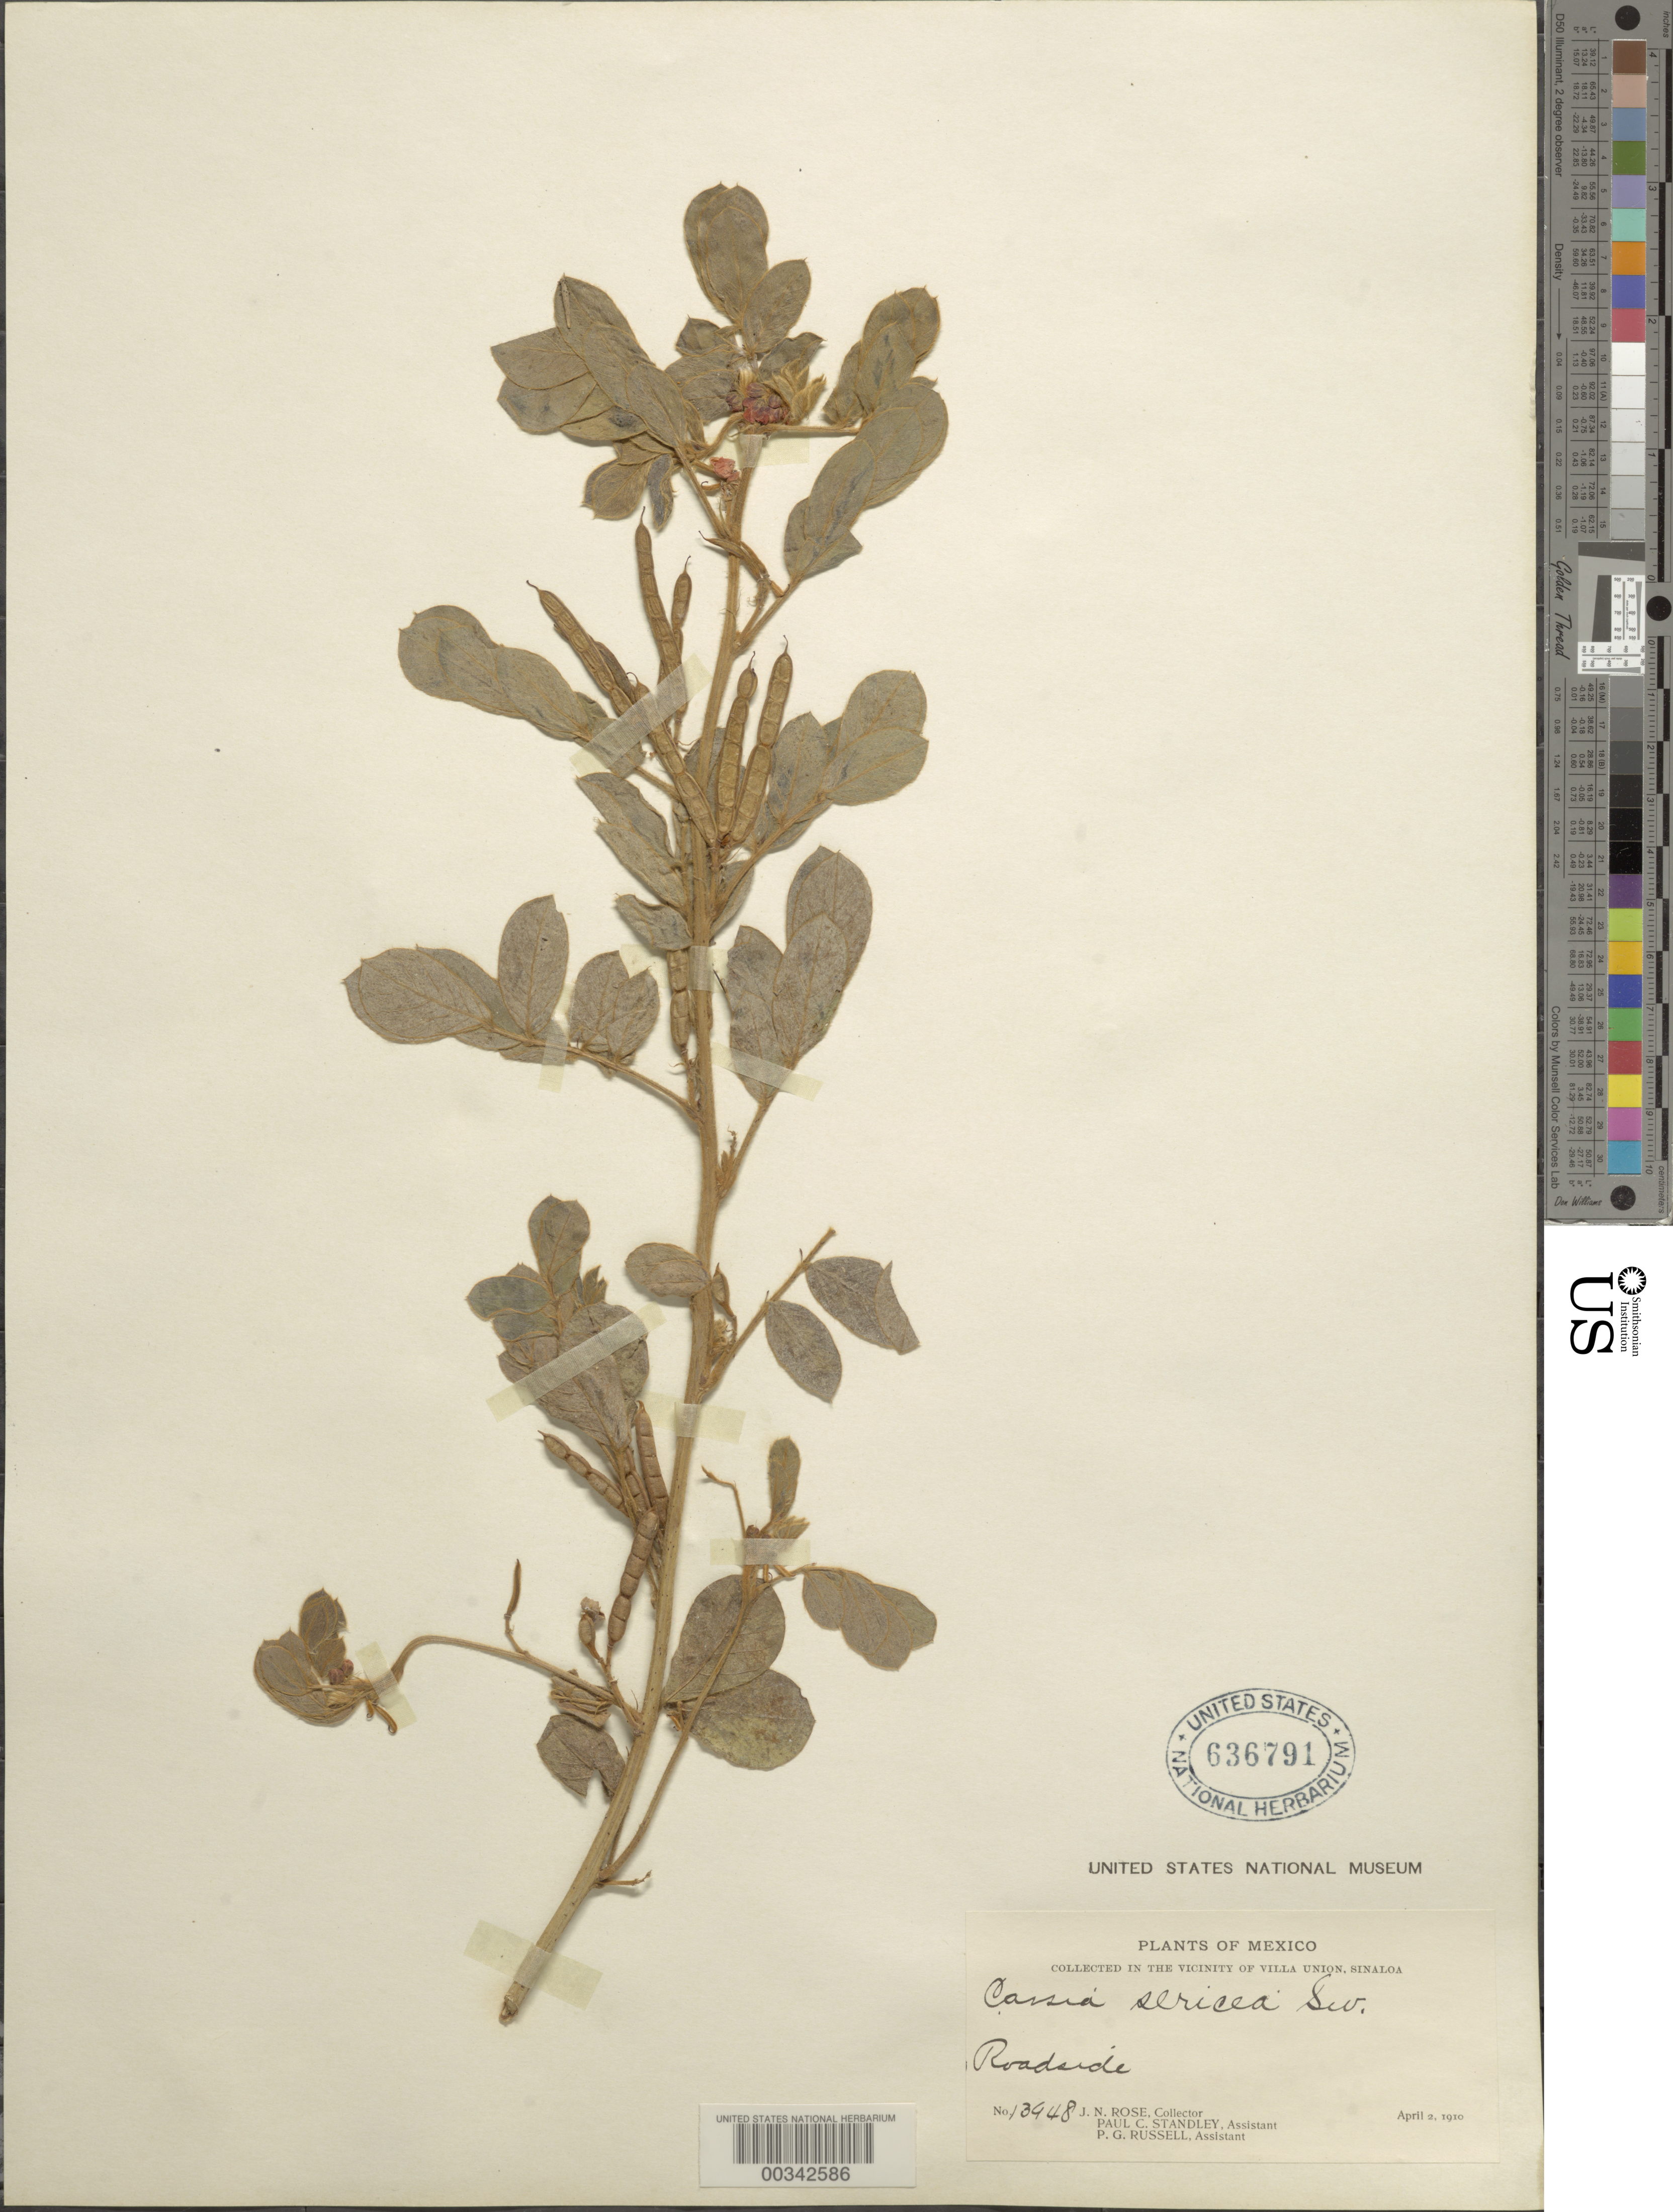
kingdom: Plantae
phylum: Tracheophyta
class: Magnoliopsida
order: Fabales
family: Fabaceae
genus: Senna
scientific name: Senna uniflora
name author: (Mill.) H.S. Irwin & Barneby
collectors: J. N. Rose, P. C. Standley & P. G. Russell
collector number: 13948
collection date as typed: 02 Apr 1910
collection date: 1910-04-02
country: Mexico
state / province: Sinaloa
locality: In the vicinity of Villa Union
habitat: Roadside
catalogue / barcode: US 636791